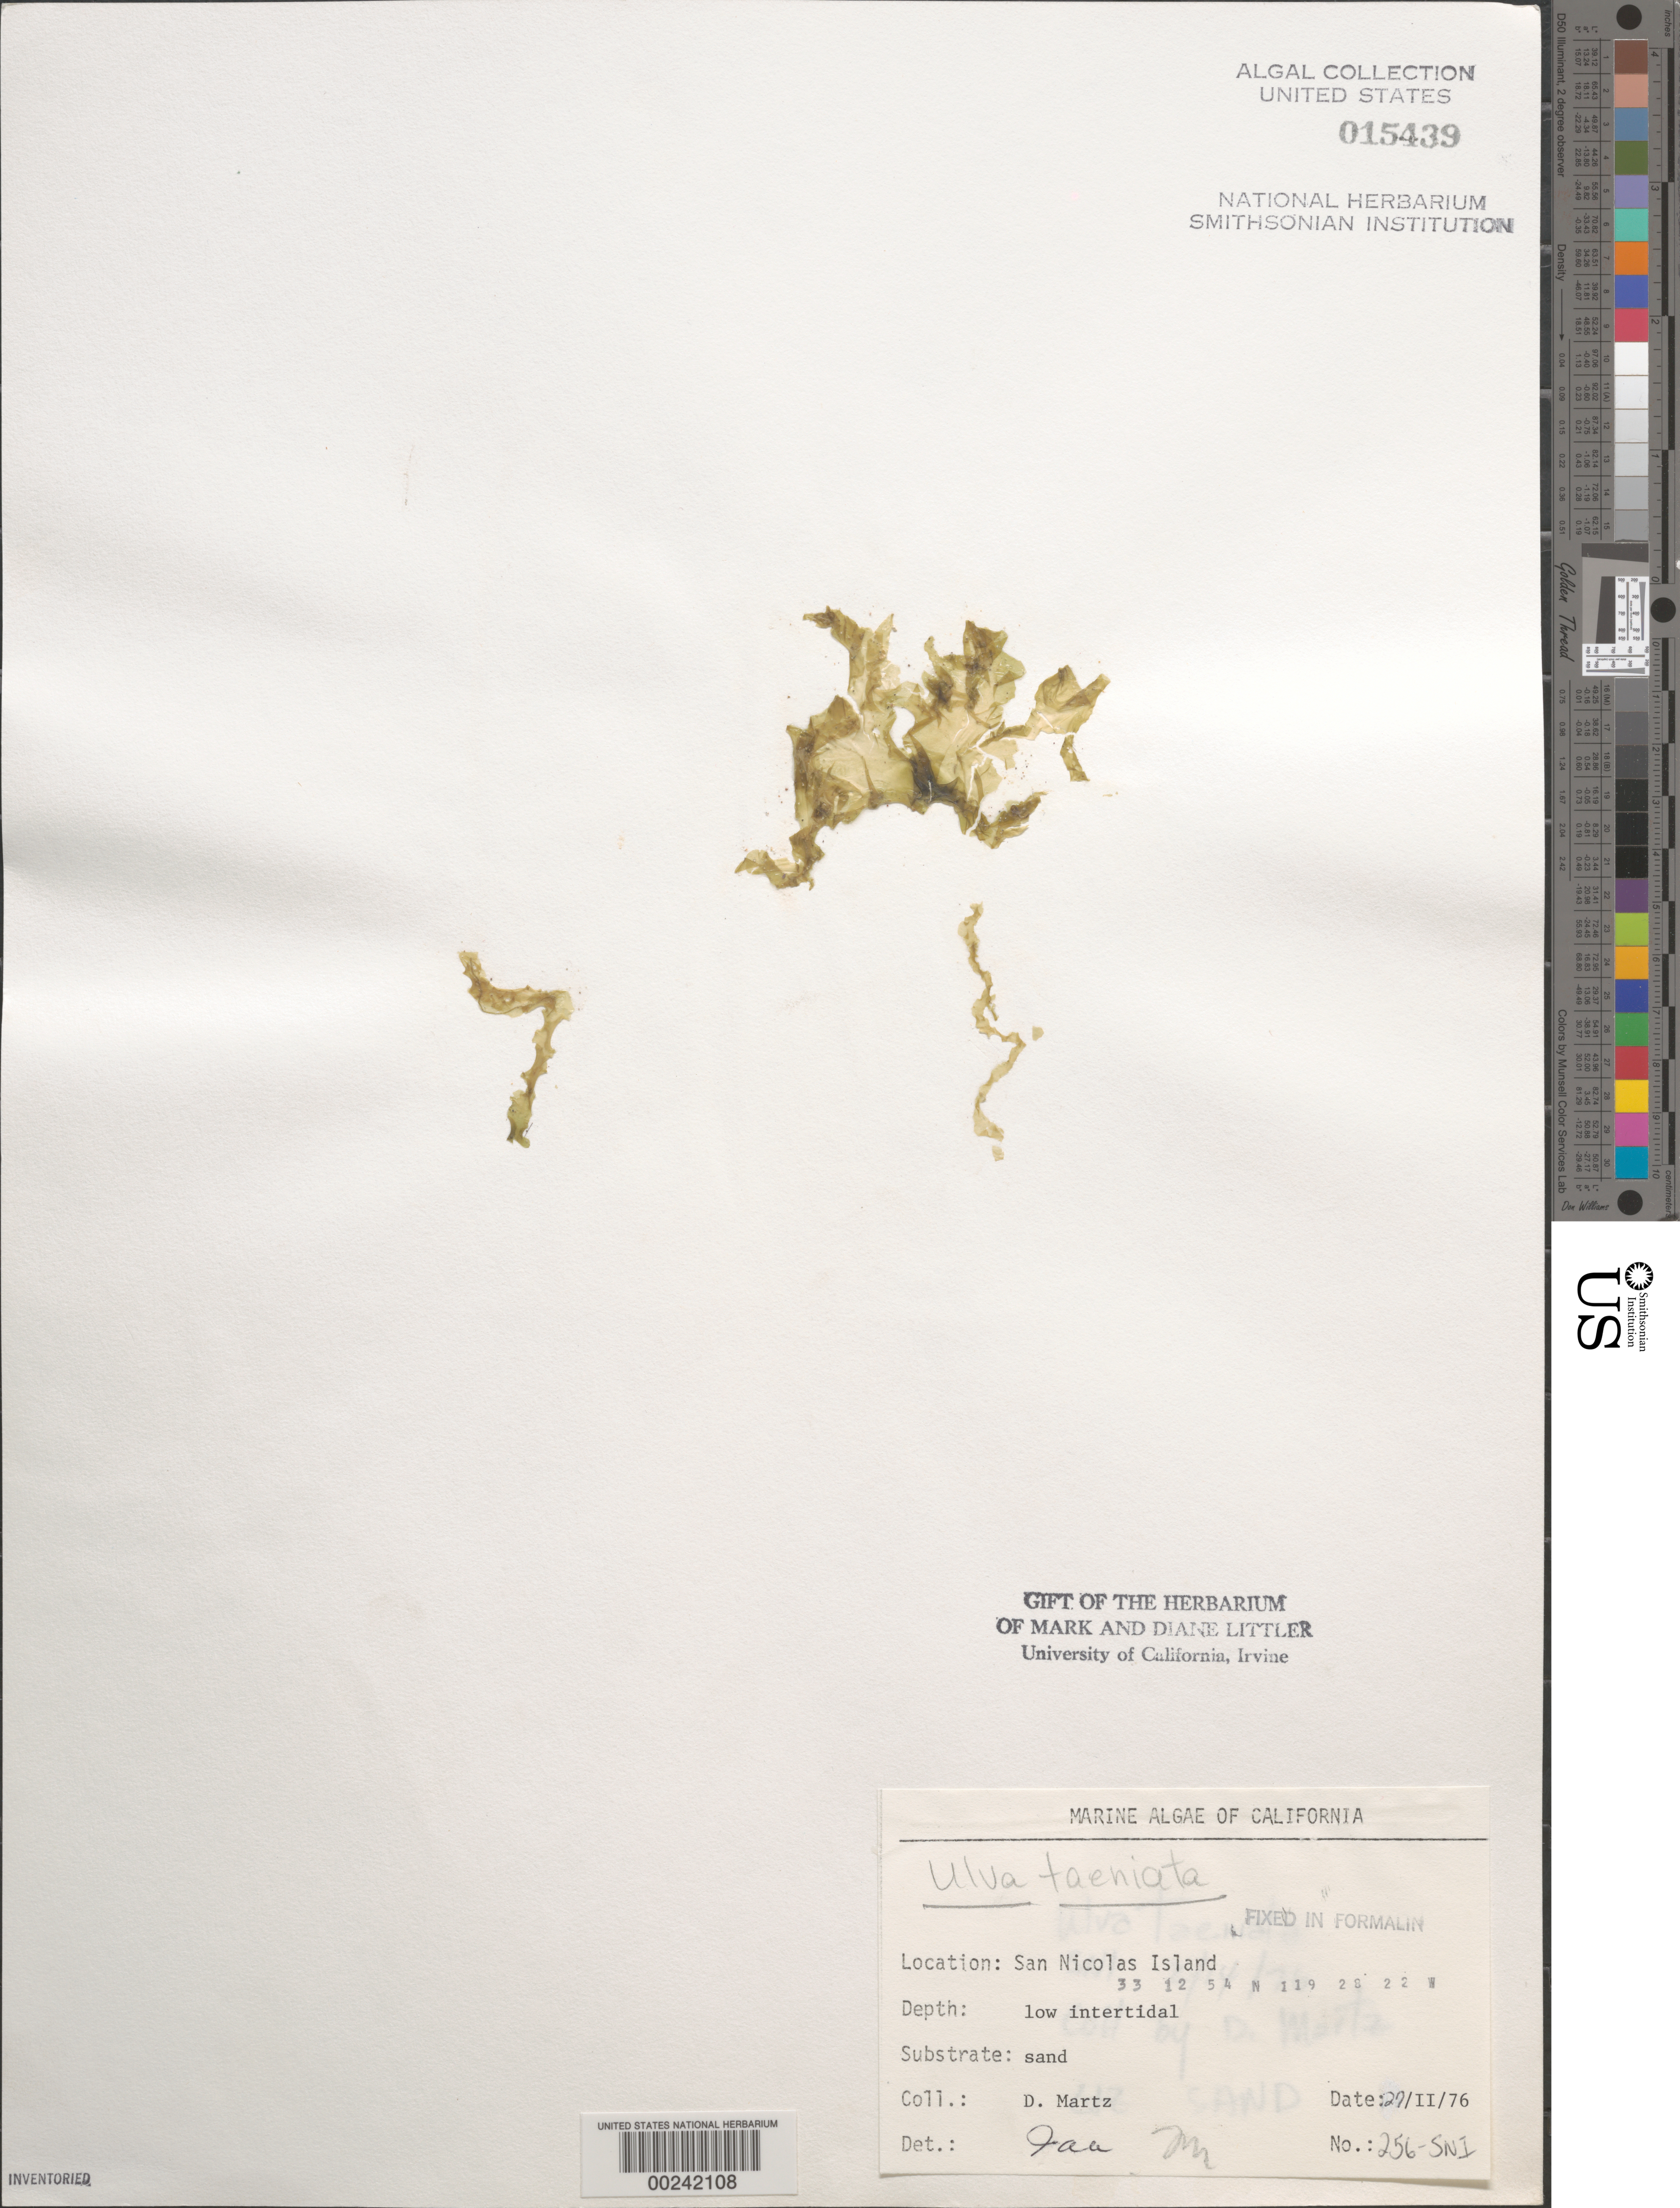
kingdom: Plantae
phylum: Chlorophyta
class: Ulvophyceae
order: Ulvales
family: Ulvaceae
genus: Ulva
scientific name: Ulva taeniata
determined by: Abbott, I. A.; Murray, S. N.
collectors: D. Martz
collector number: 256-SNI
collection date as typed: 27 Feb 1976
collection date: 1976-02-27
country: United States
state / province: California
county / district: Ventura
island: San Nicolas Island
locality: Dutch Harbor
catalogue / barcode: US 15439